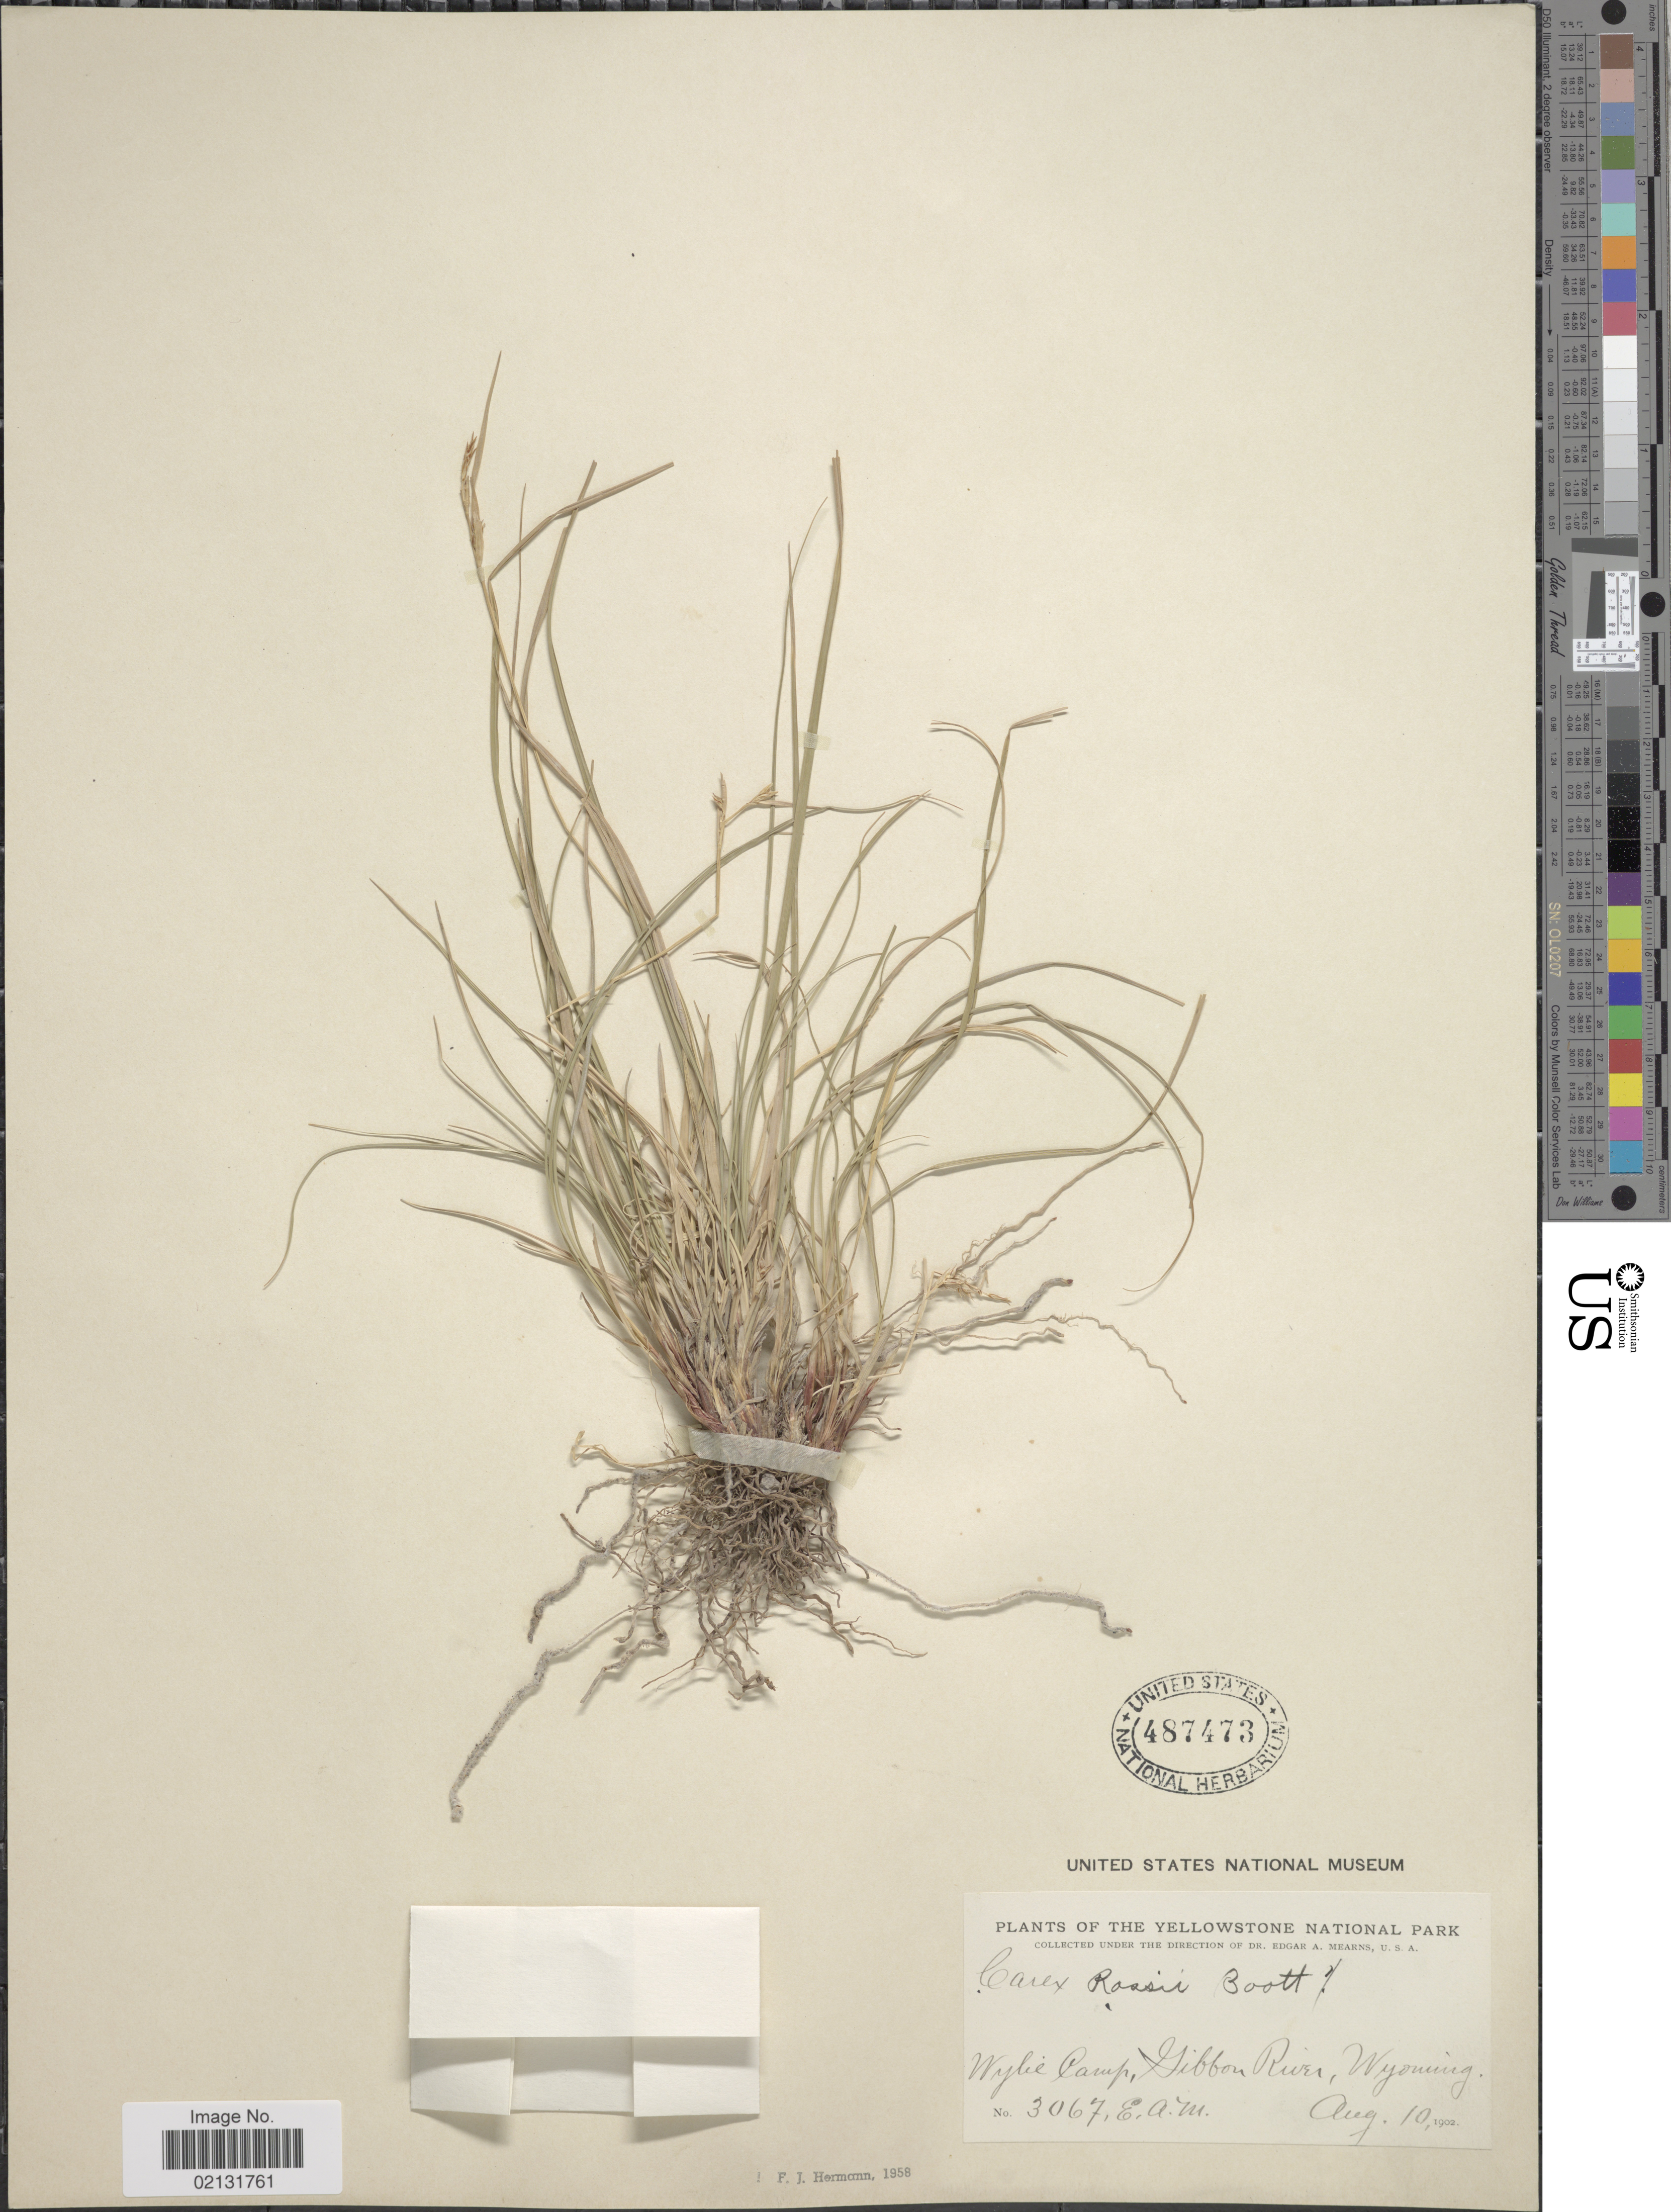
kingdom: Plantae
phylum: Tracheophyta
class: Liliopsida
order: Poales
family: Cyperaceae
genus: Carex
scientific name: Carex rossii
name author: Boott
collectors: E. A. Mearns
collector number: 3067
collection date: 1902-08-10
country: United States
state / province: Wyoming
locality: Wylie Camp, Gibbon River, The Yellowstone National Park.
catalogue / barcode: US 487473